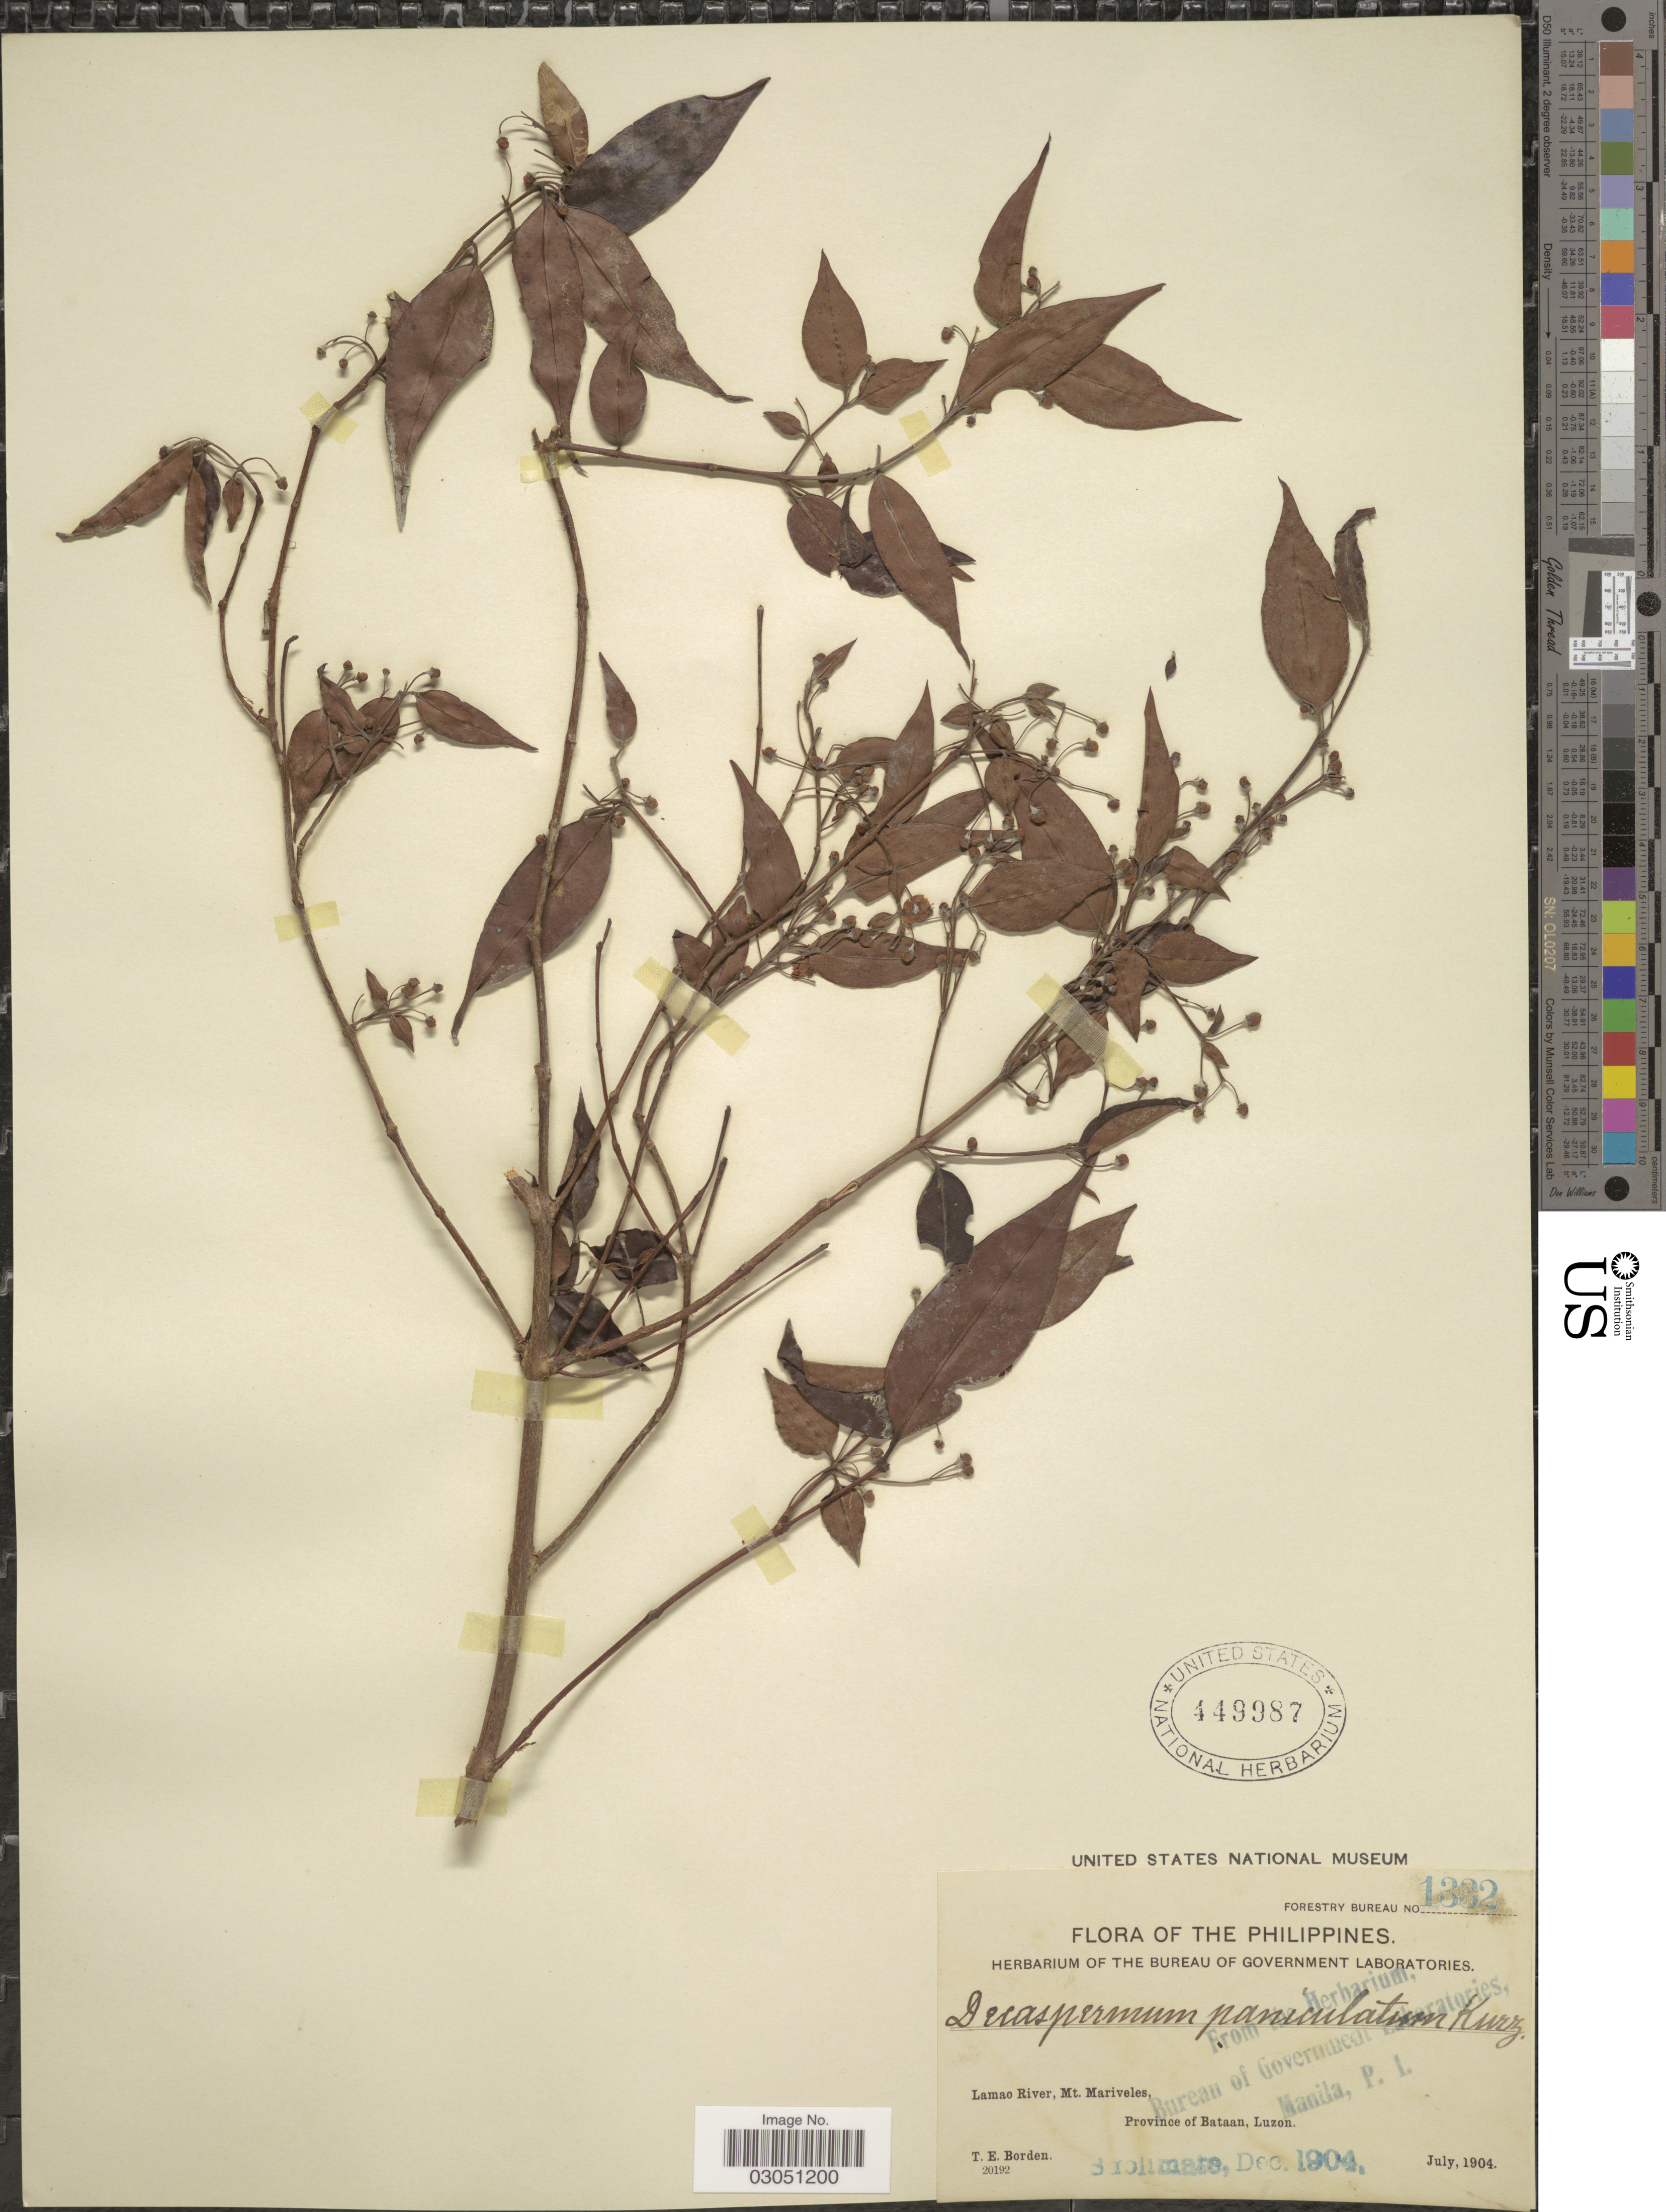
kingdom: Plantae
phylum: Tracheophyta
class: Magnoliopsida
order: Myrtales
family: Myrtaceae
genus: Decaspermum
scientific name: Decaspermum fruticosum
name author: J.R. Forst. & G. Forst.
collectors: T. E. Borden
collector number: Forestry Bureau 1332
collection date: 1904-07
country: Philippines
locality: The Philippines. Lamao River, Mt. Mariveles, Province of Bataan, Luzon.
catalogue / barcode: US 449987